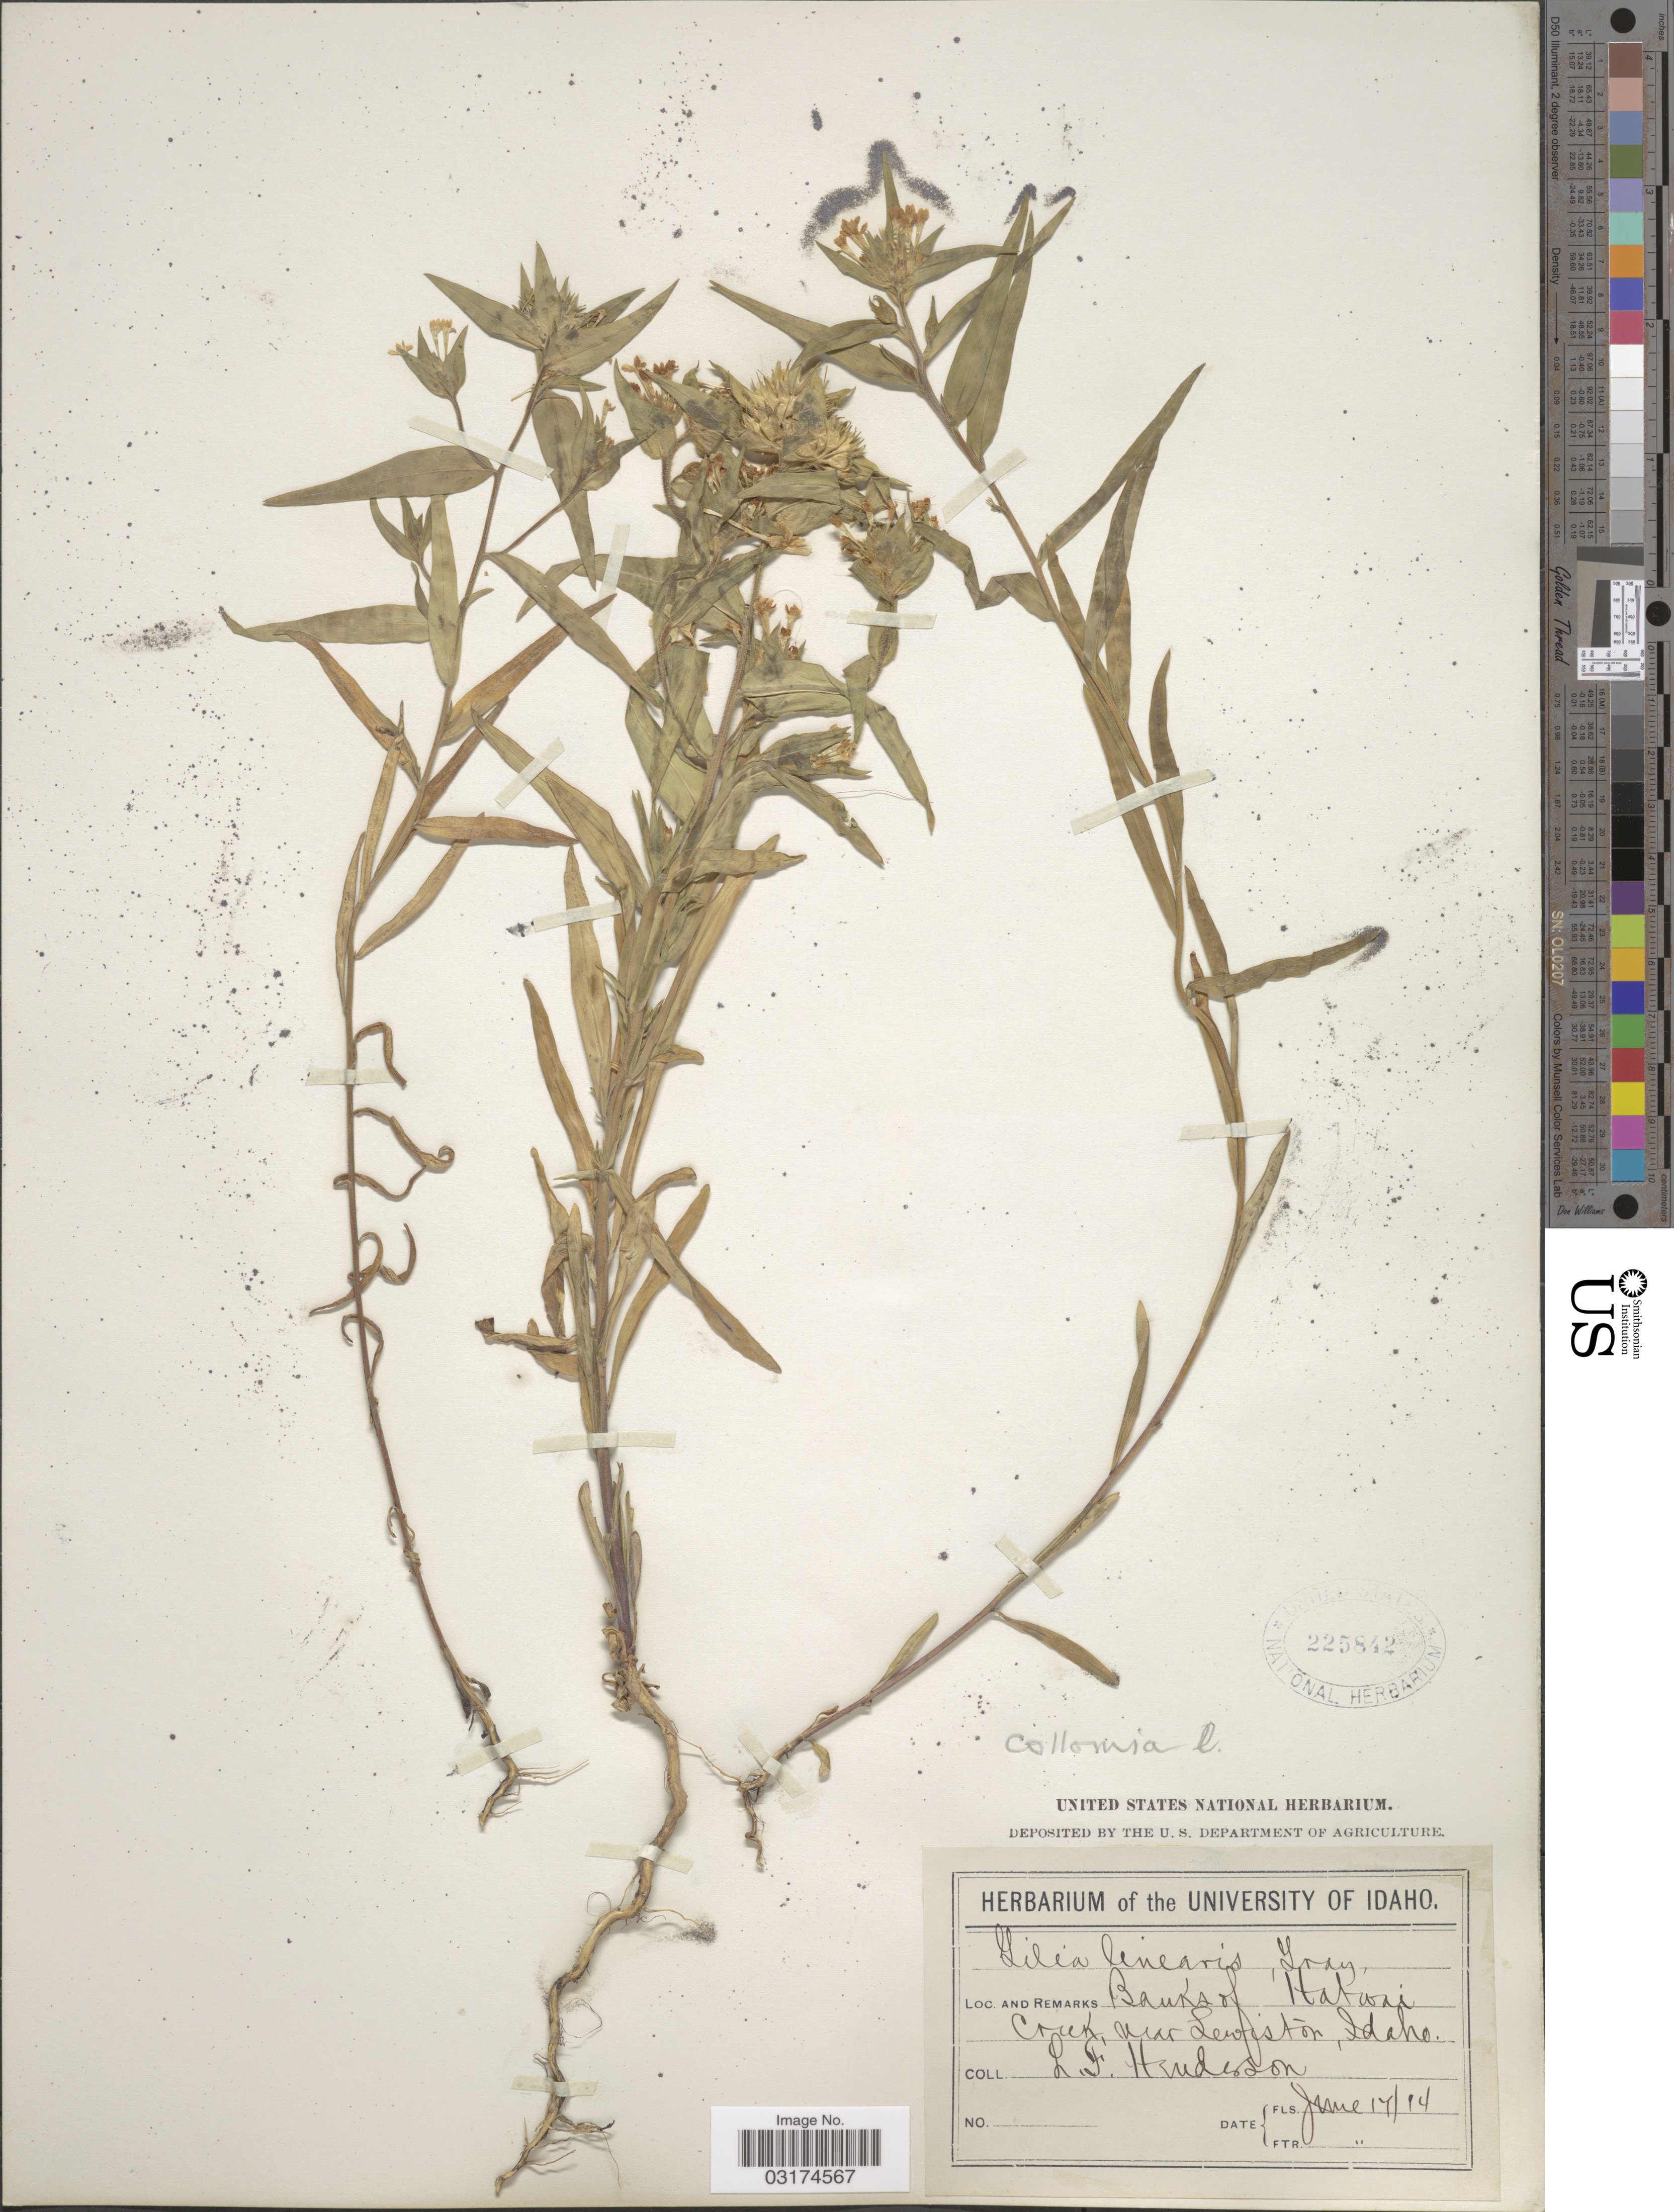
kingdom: Plantae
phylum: Tracheophyta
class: Magnoliopsida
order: Ericales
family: Polemoniaceae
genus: Collomia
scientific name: Collomia linearis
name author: Nutt.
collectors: L. Henderson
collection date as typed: Transcribed d/m/y: 17/6/14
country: United States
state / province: Idaho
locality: Banks of Hatwai Creek, near Lewiston.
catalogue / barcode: US 225842